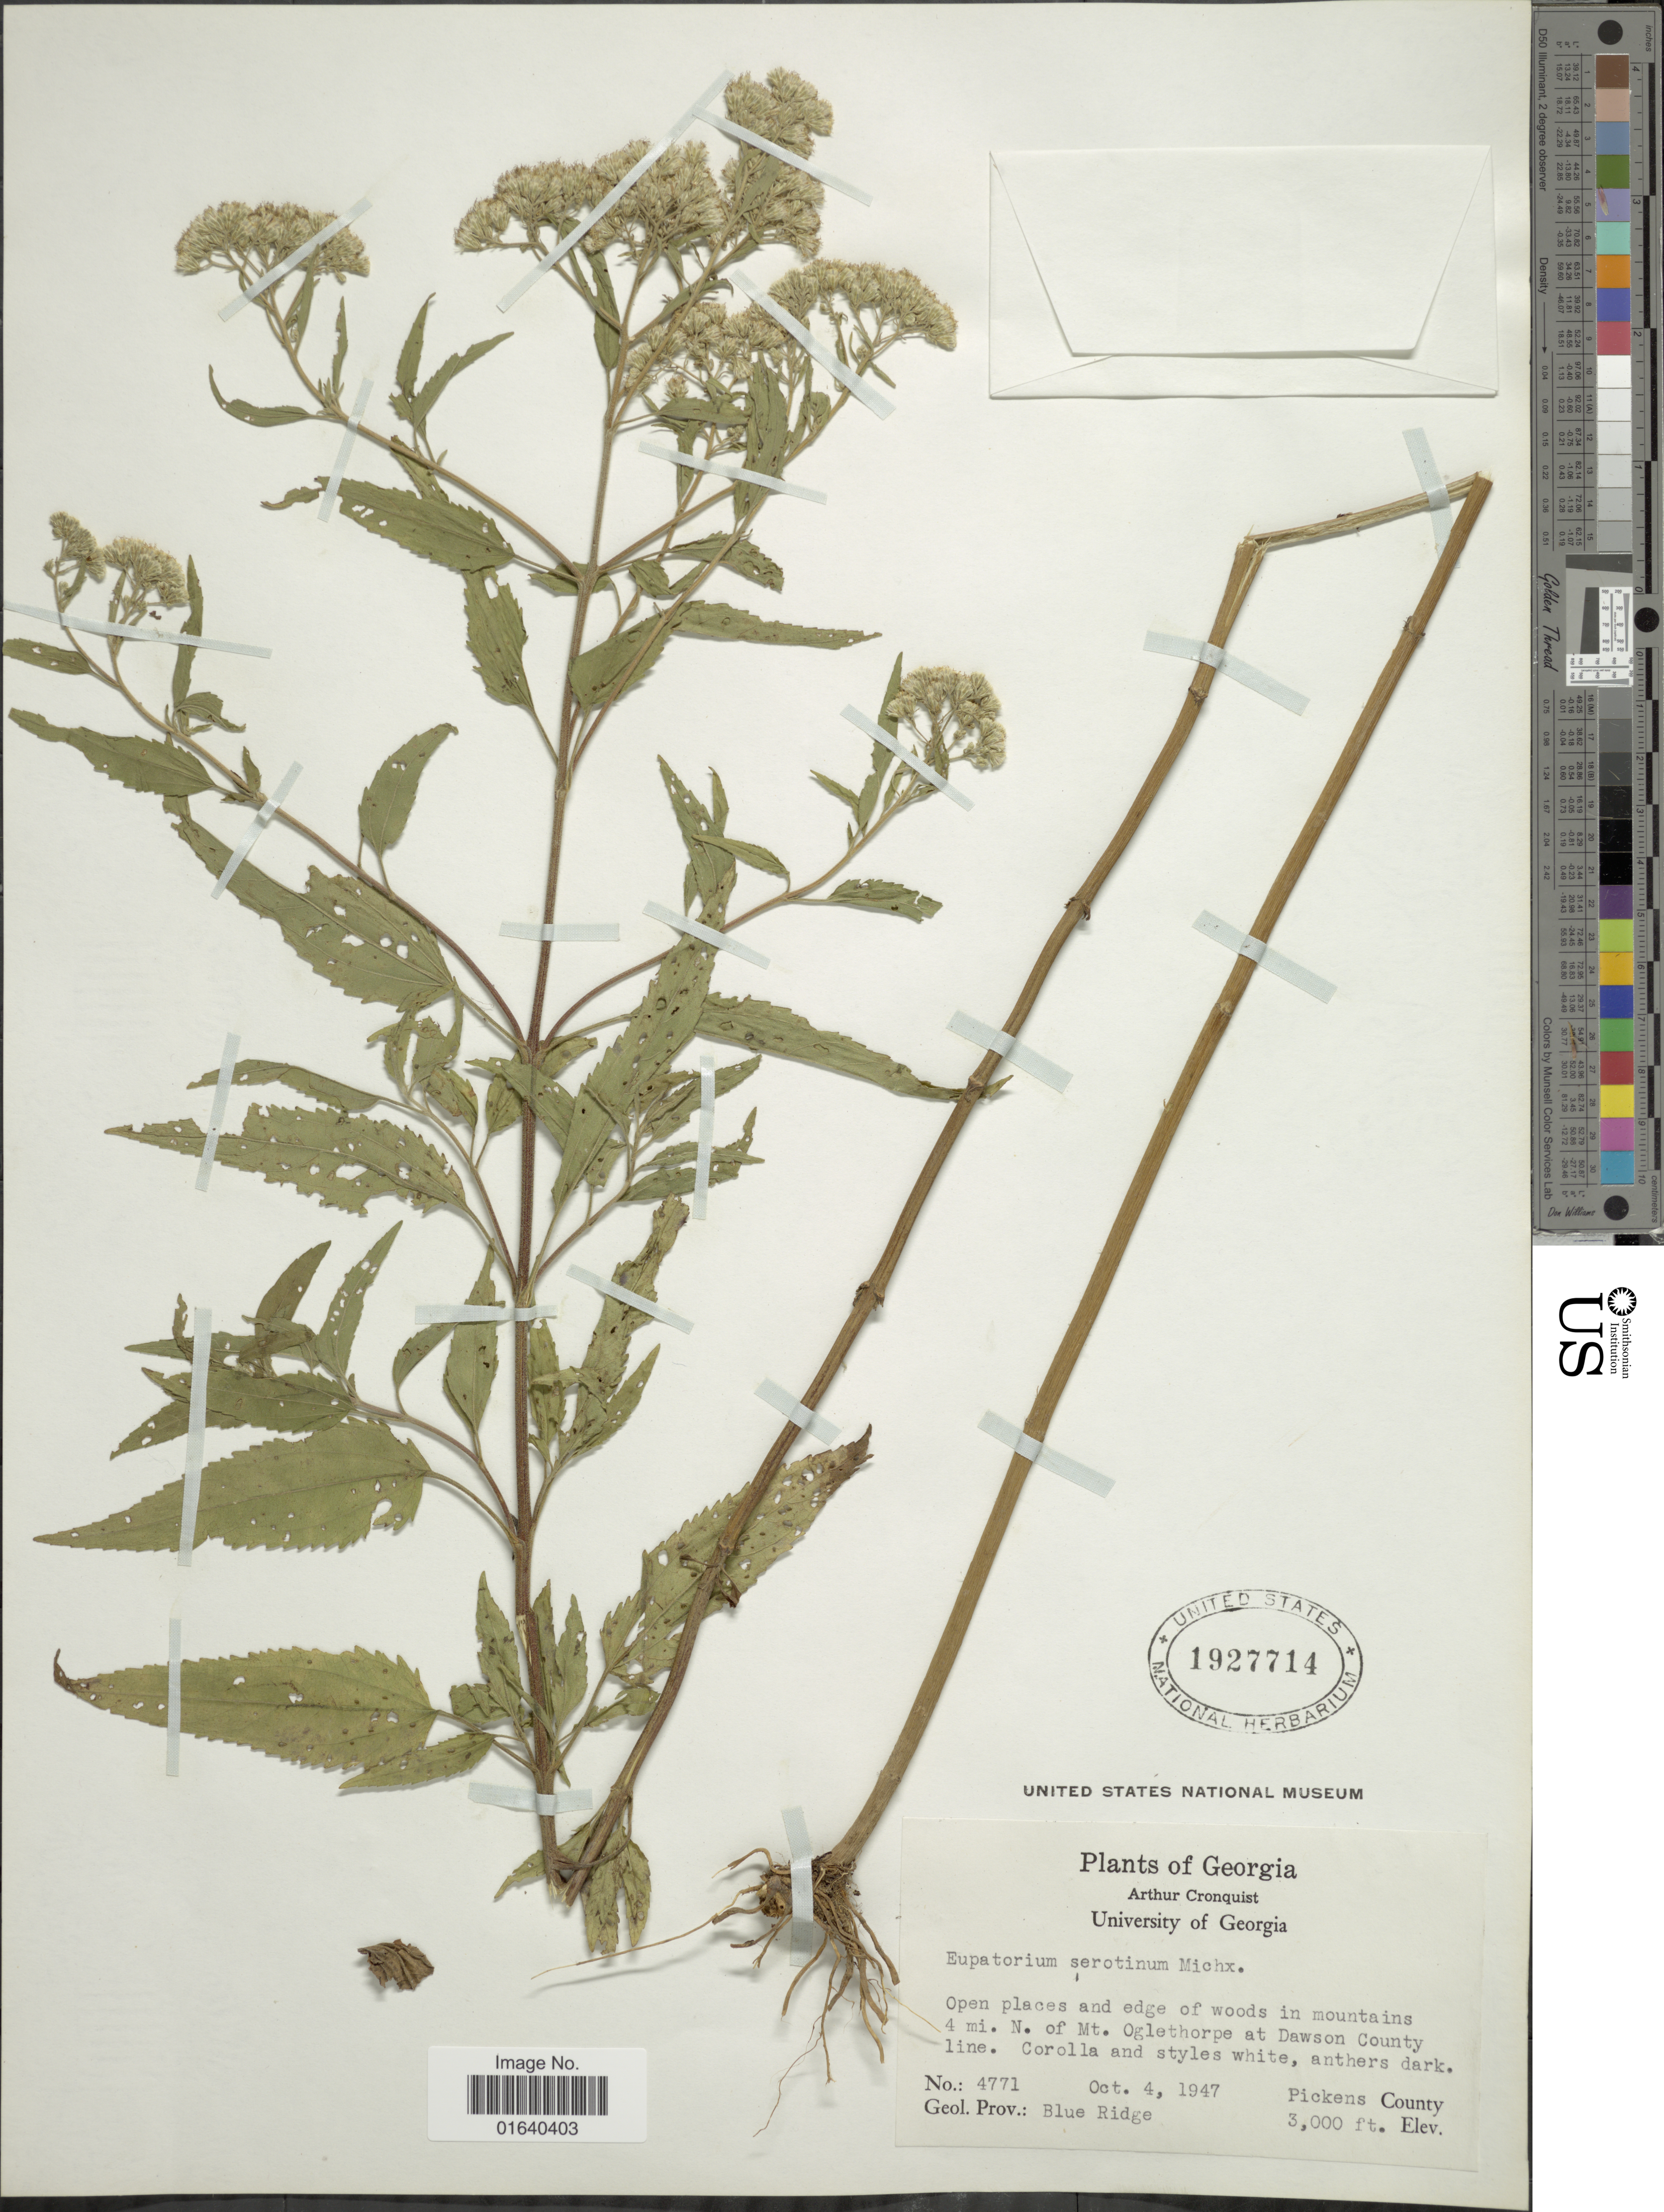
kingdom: Plantae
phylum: Tracheophyta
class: Magnoliopsida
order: Asterales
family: Asteraceae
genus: Eupatorium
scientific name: Eupatorium serotinum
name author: Michx.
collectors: A. J. Cronquist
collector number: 4771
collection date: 1947-10-04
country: United States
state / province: Georgia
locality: Open places and edge of woods in mountains 4 mi. N. of Mt. Oglethorpe at Dawson County line. Corolla and styles white, anthers dark, Pickens County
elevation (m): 914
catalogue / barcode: US 1927714